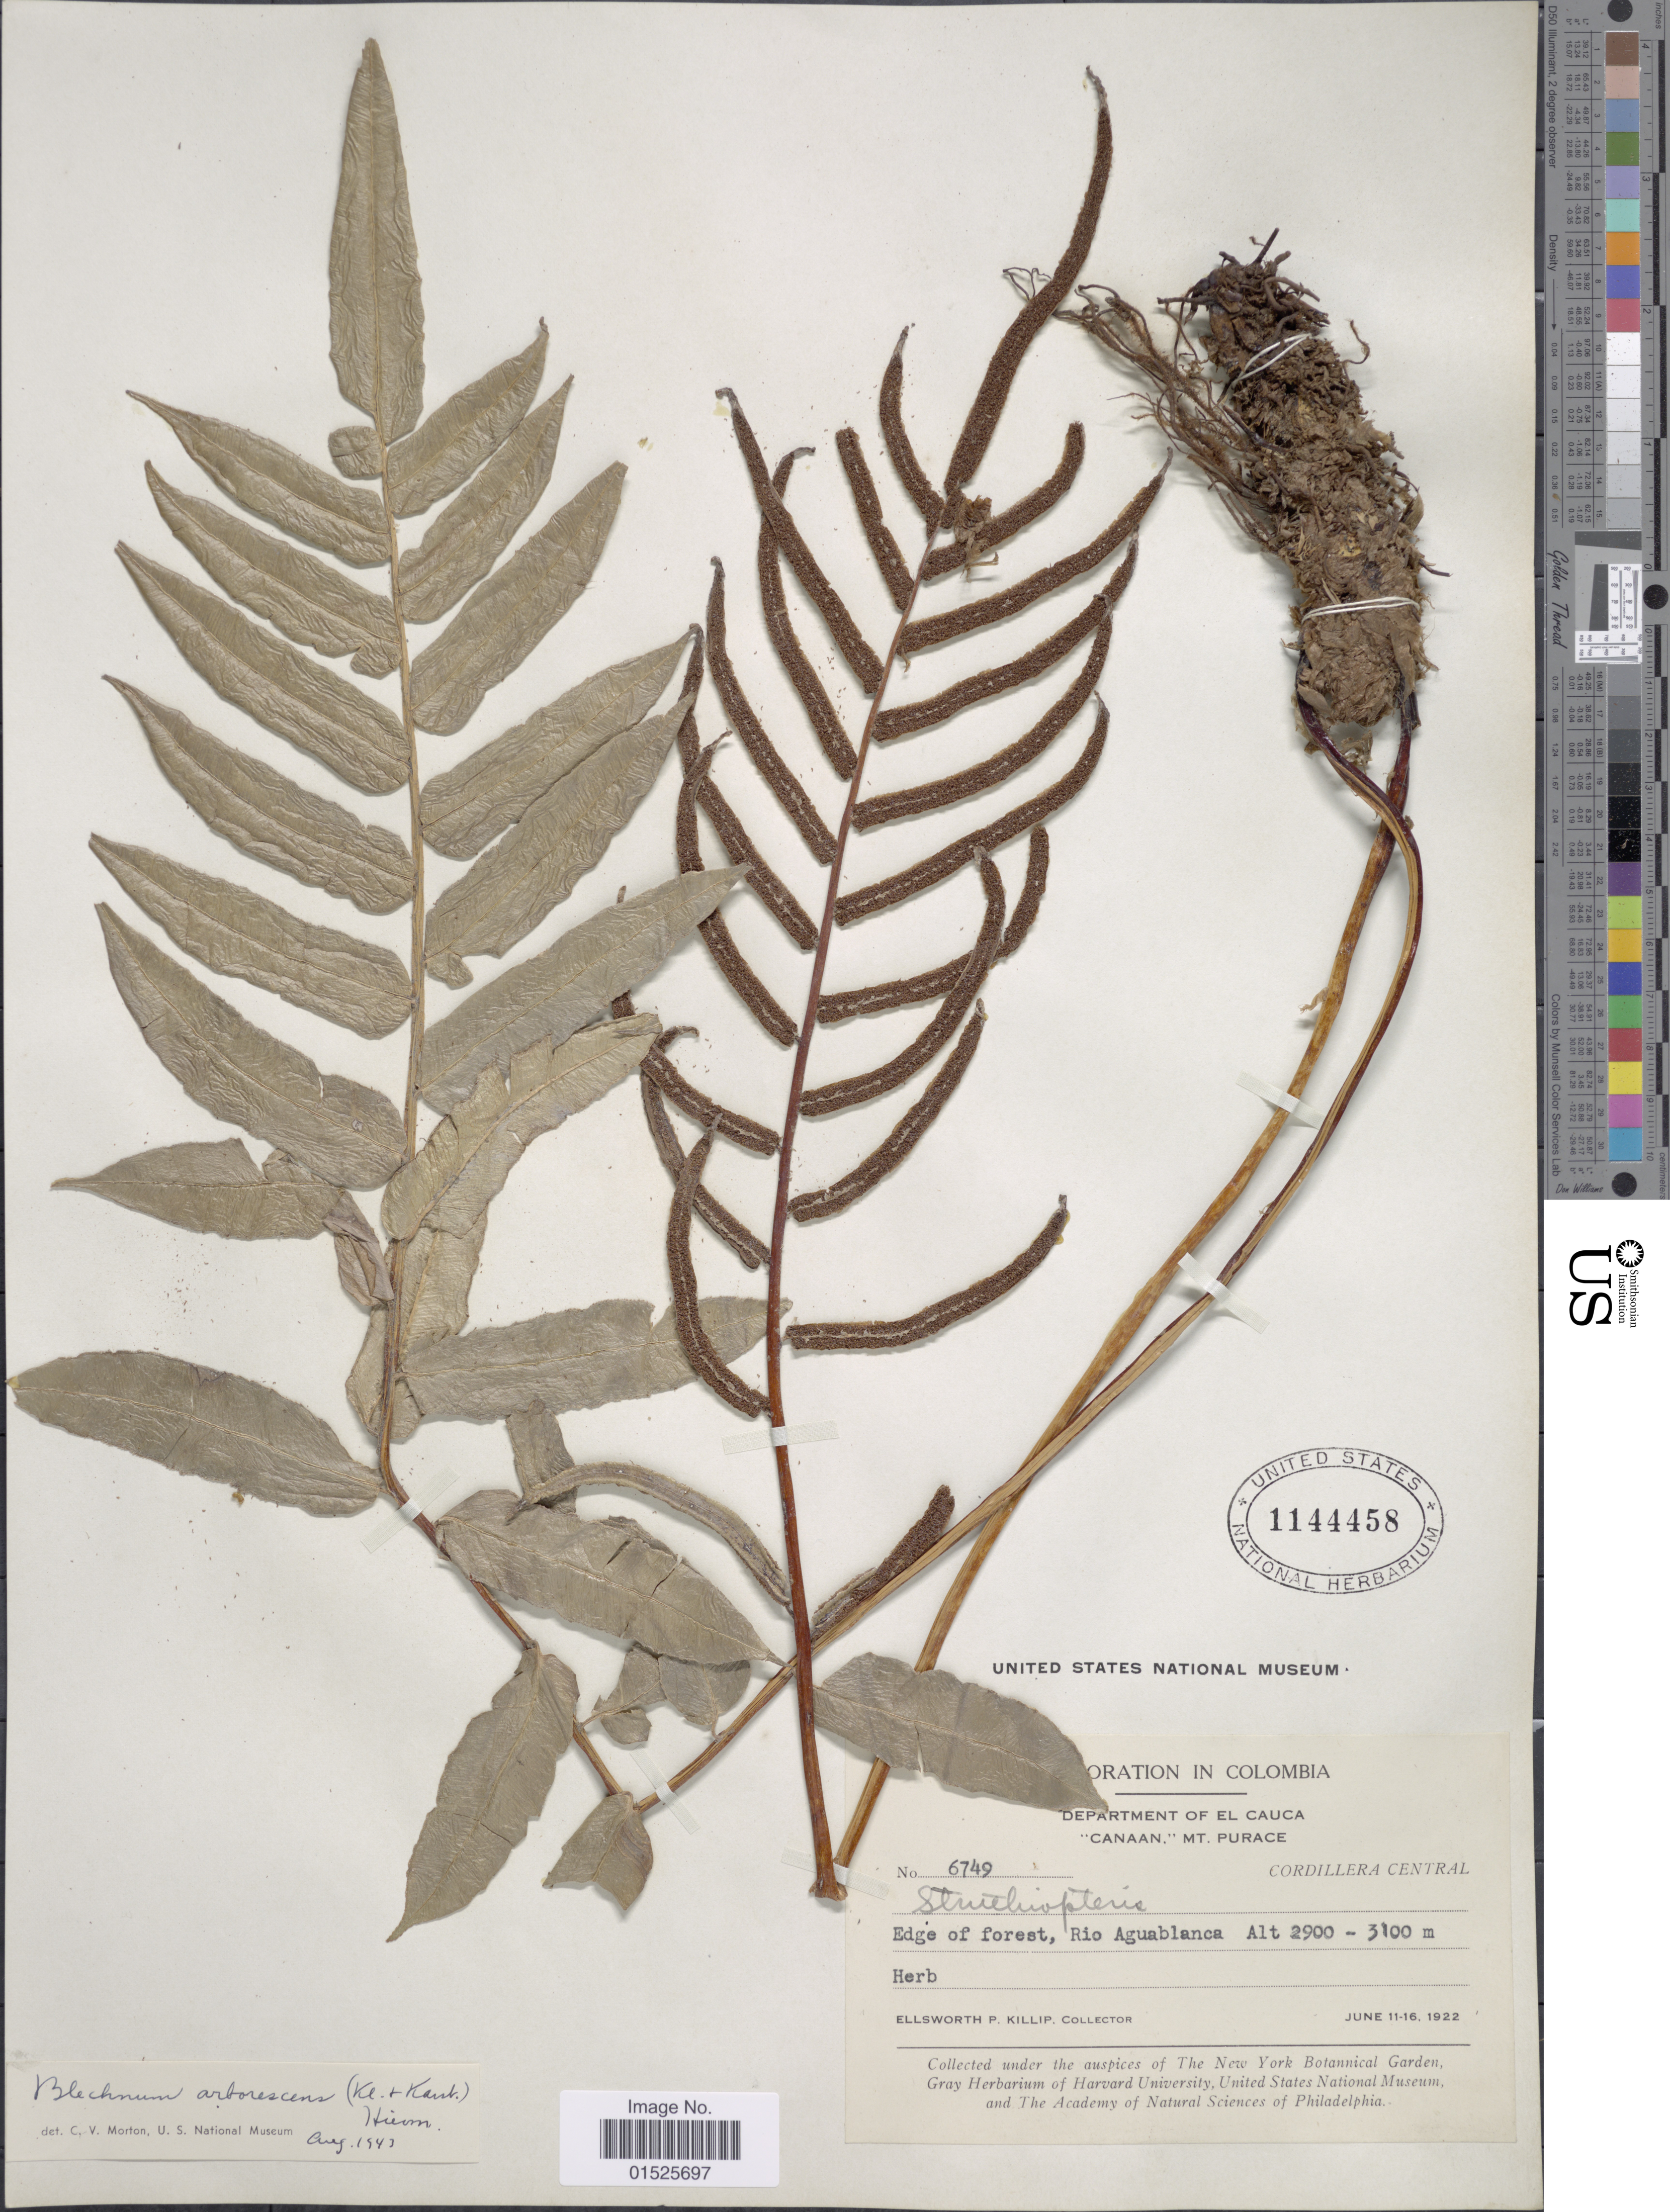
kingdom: Plantae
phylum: Tracheophyta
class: Polypodiopsida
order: Polypodiales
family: Blechnaceae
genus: Blechnum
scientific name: Blechnum cordatum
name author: (Desv.) Hieron.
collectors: E. P. Killip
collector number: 6749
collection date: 1922-06-11/1922-06-16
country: Colombia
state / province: Cauca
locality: Department of El Cauca. "Canaan,"Mt. Purace. Cordillera Central. Edge of forest, Rio Aguablanca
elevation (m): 2900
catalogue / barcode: US 1144458